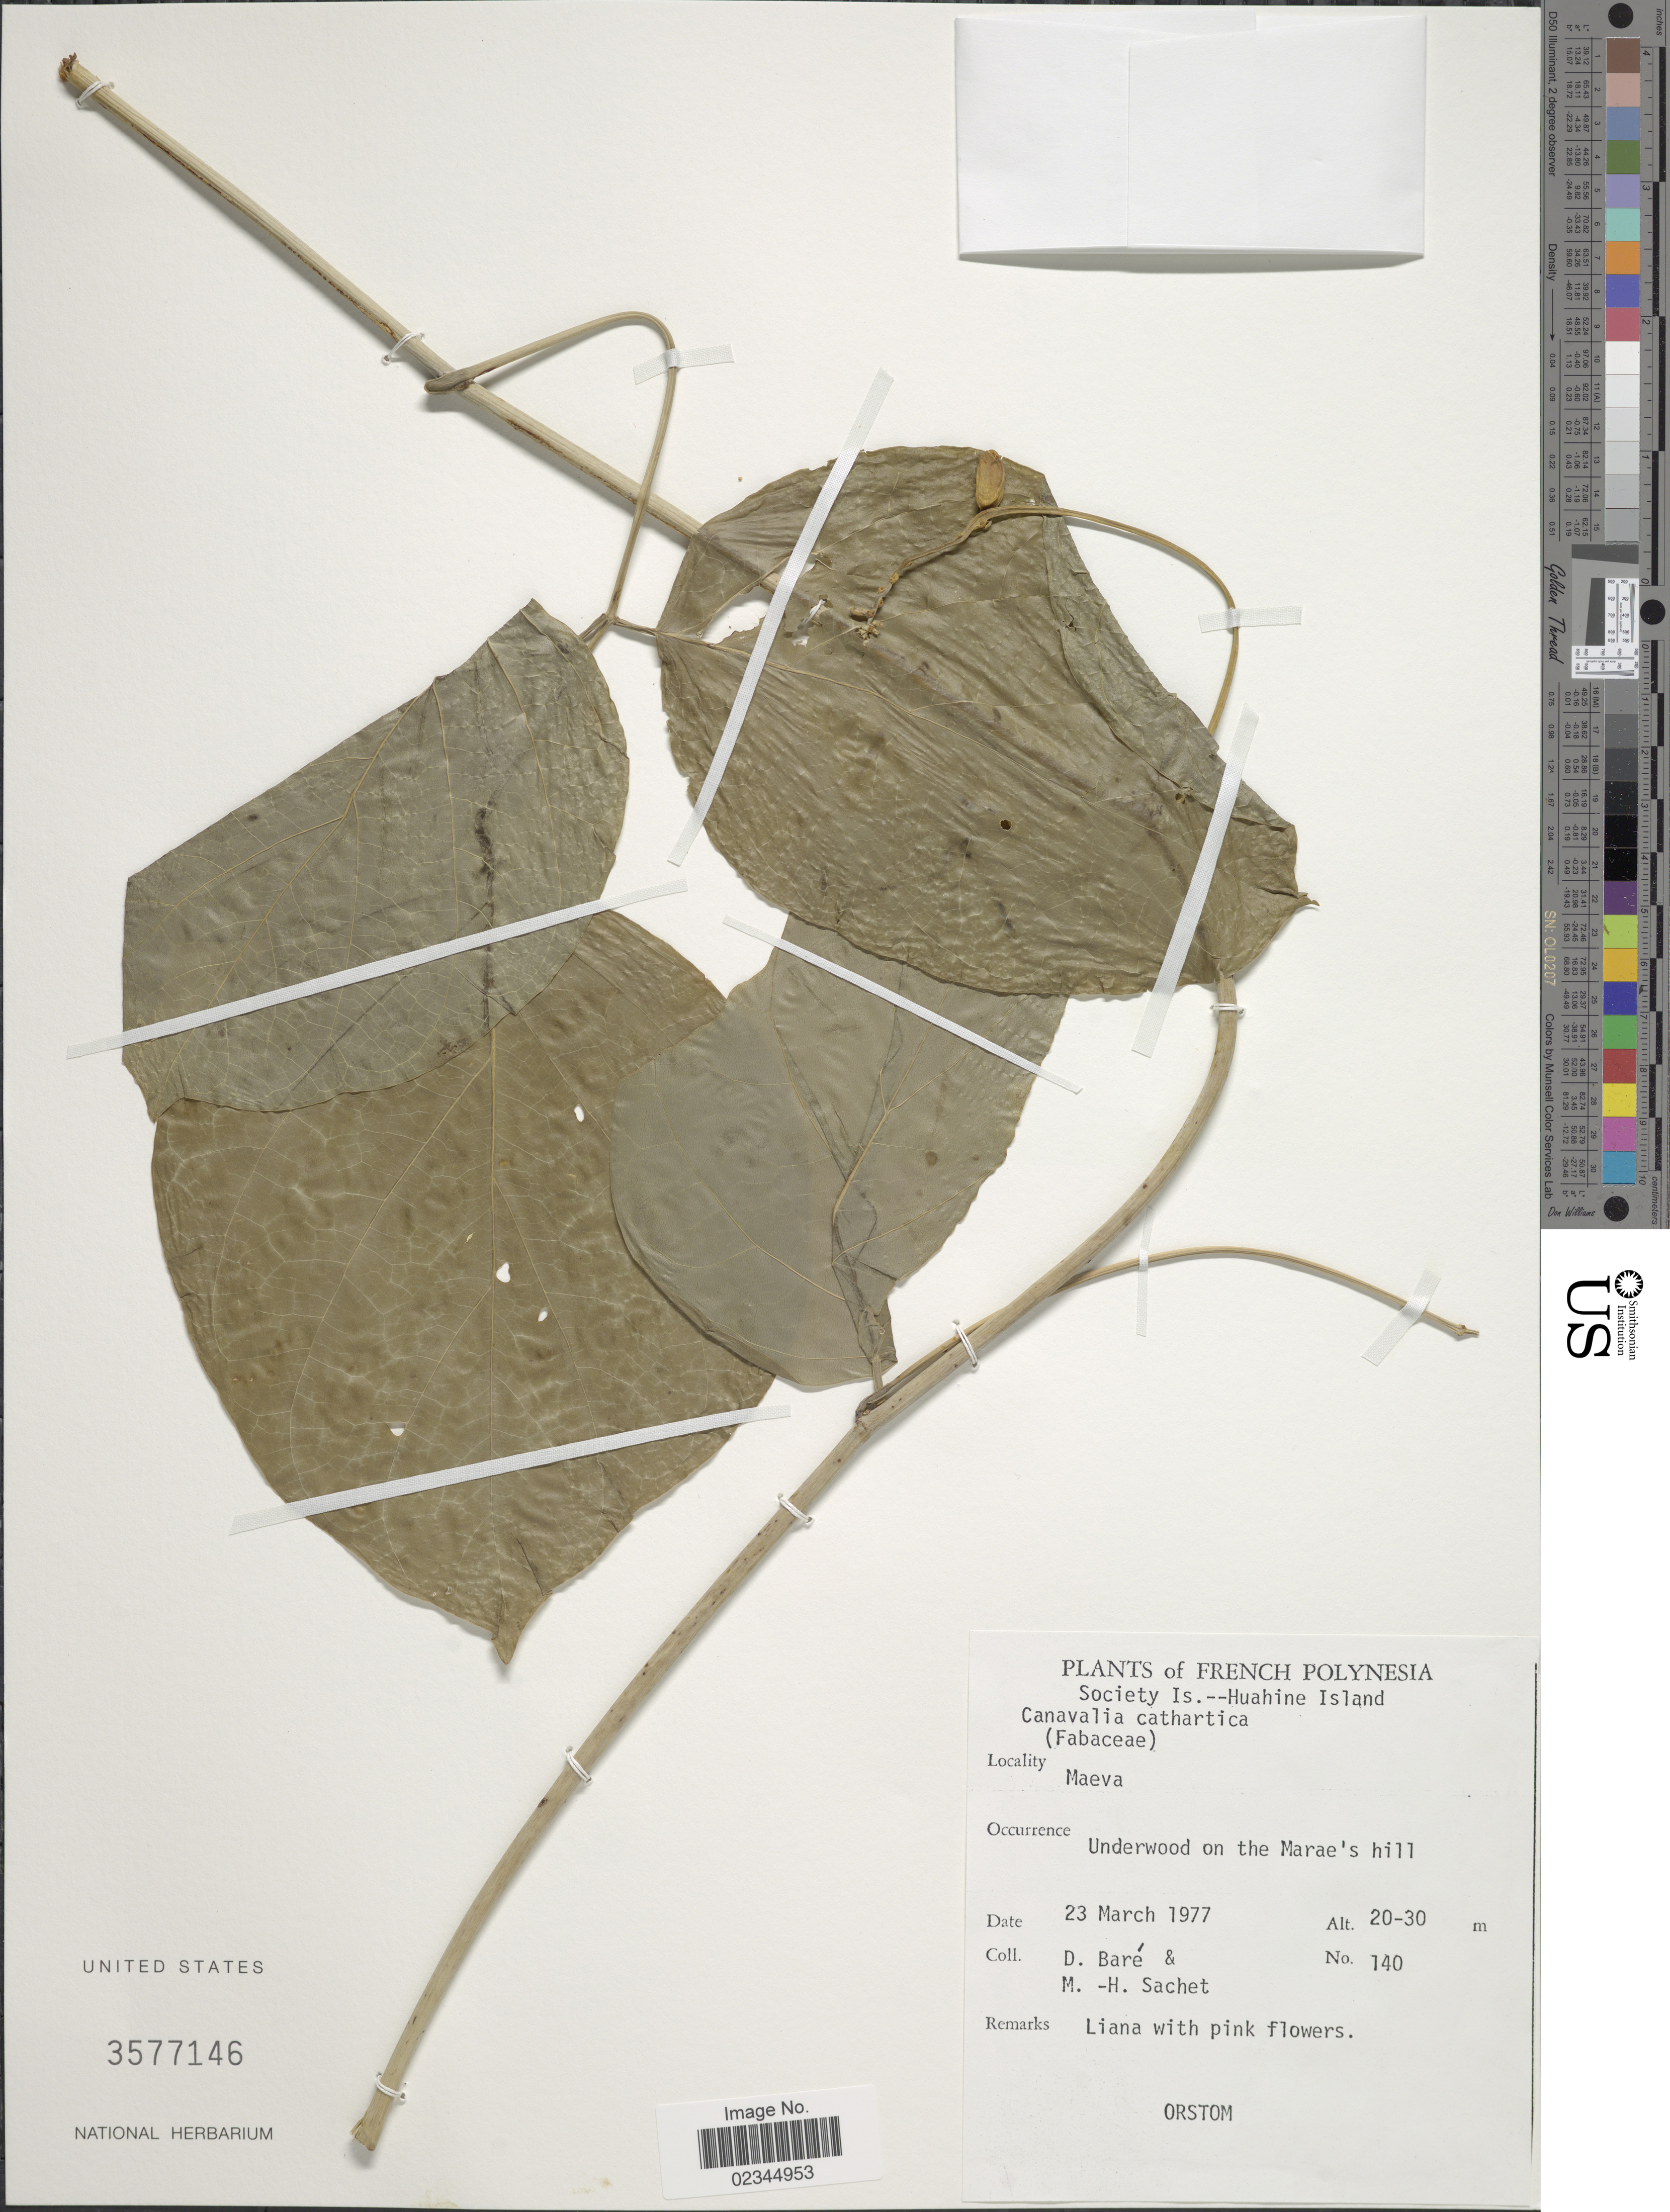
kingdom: Plantae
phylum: Tracheophyta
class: Magnoliopsida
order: Fabales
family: Fabaceae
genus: Canavalia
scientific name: Canavalia cathartica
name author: Thouars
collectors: D. Baré & M.-H. Sachet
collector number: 140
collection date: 1977-03-23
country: French Polynesia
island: Huahine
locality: French Polynesia, Society Is., Huahine Island, Maeva, Underwod on the Marae's hill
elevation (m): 20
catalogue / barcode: US 3577146